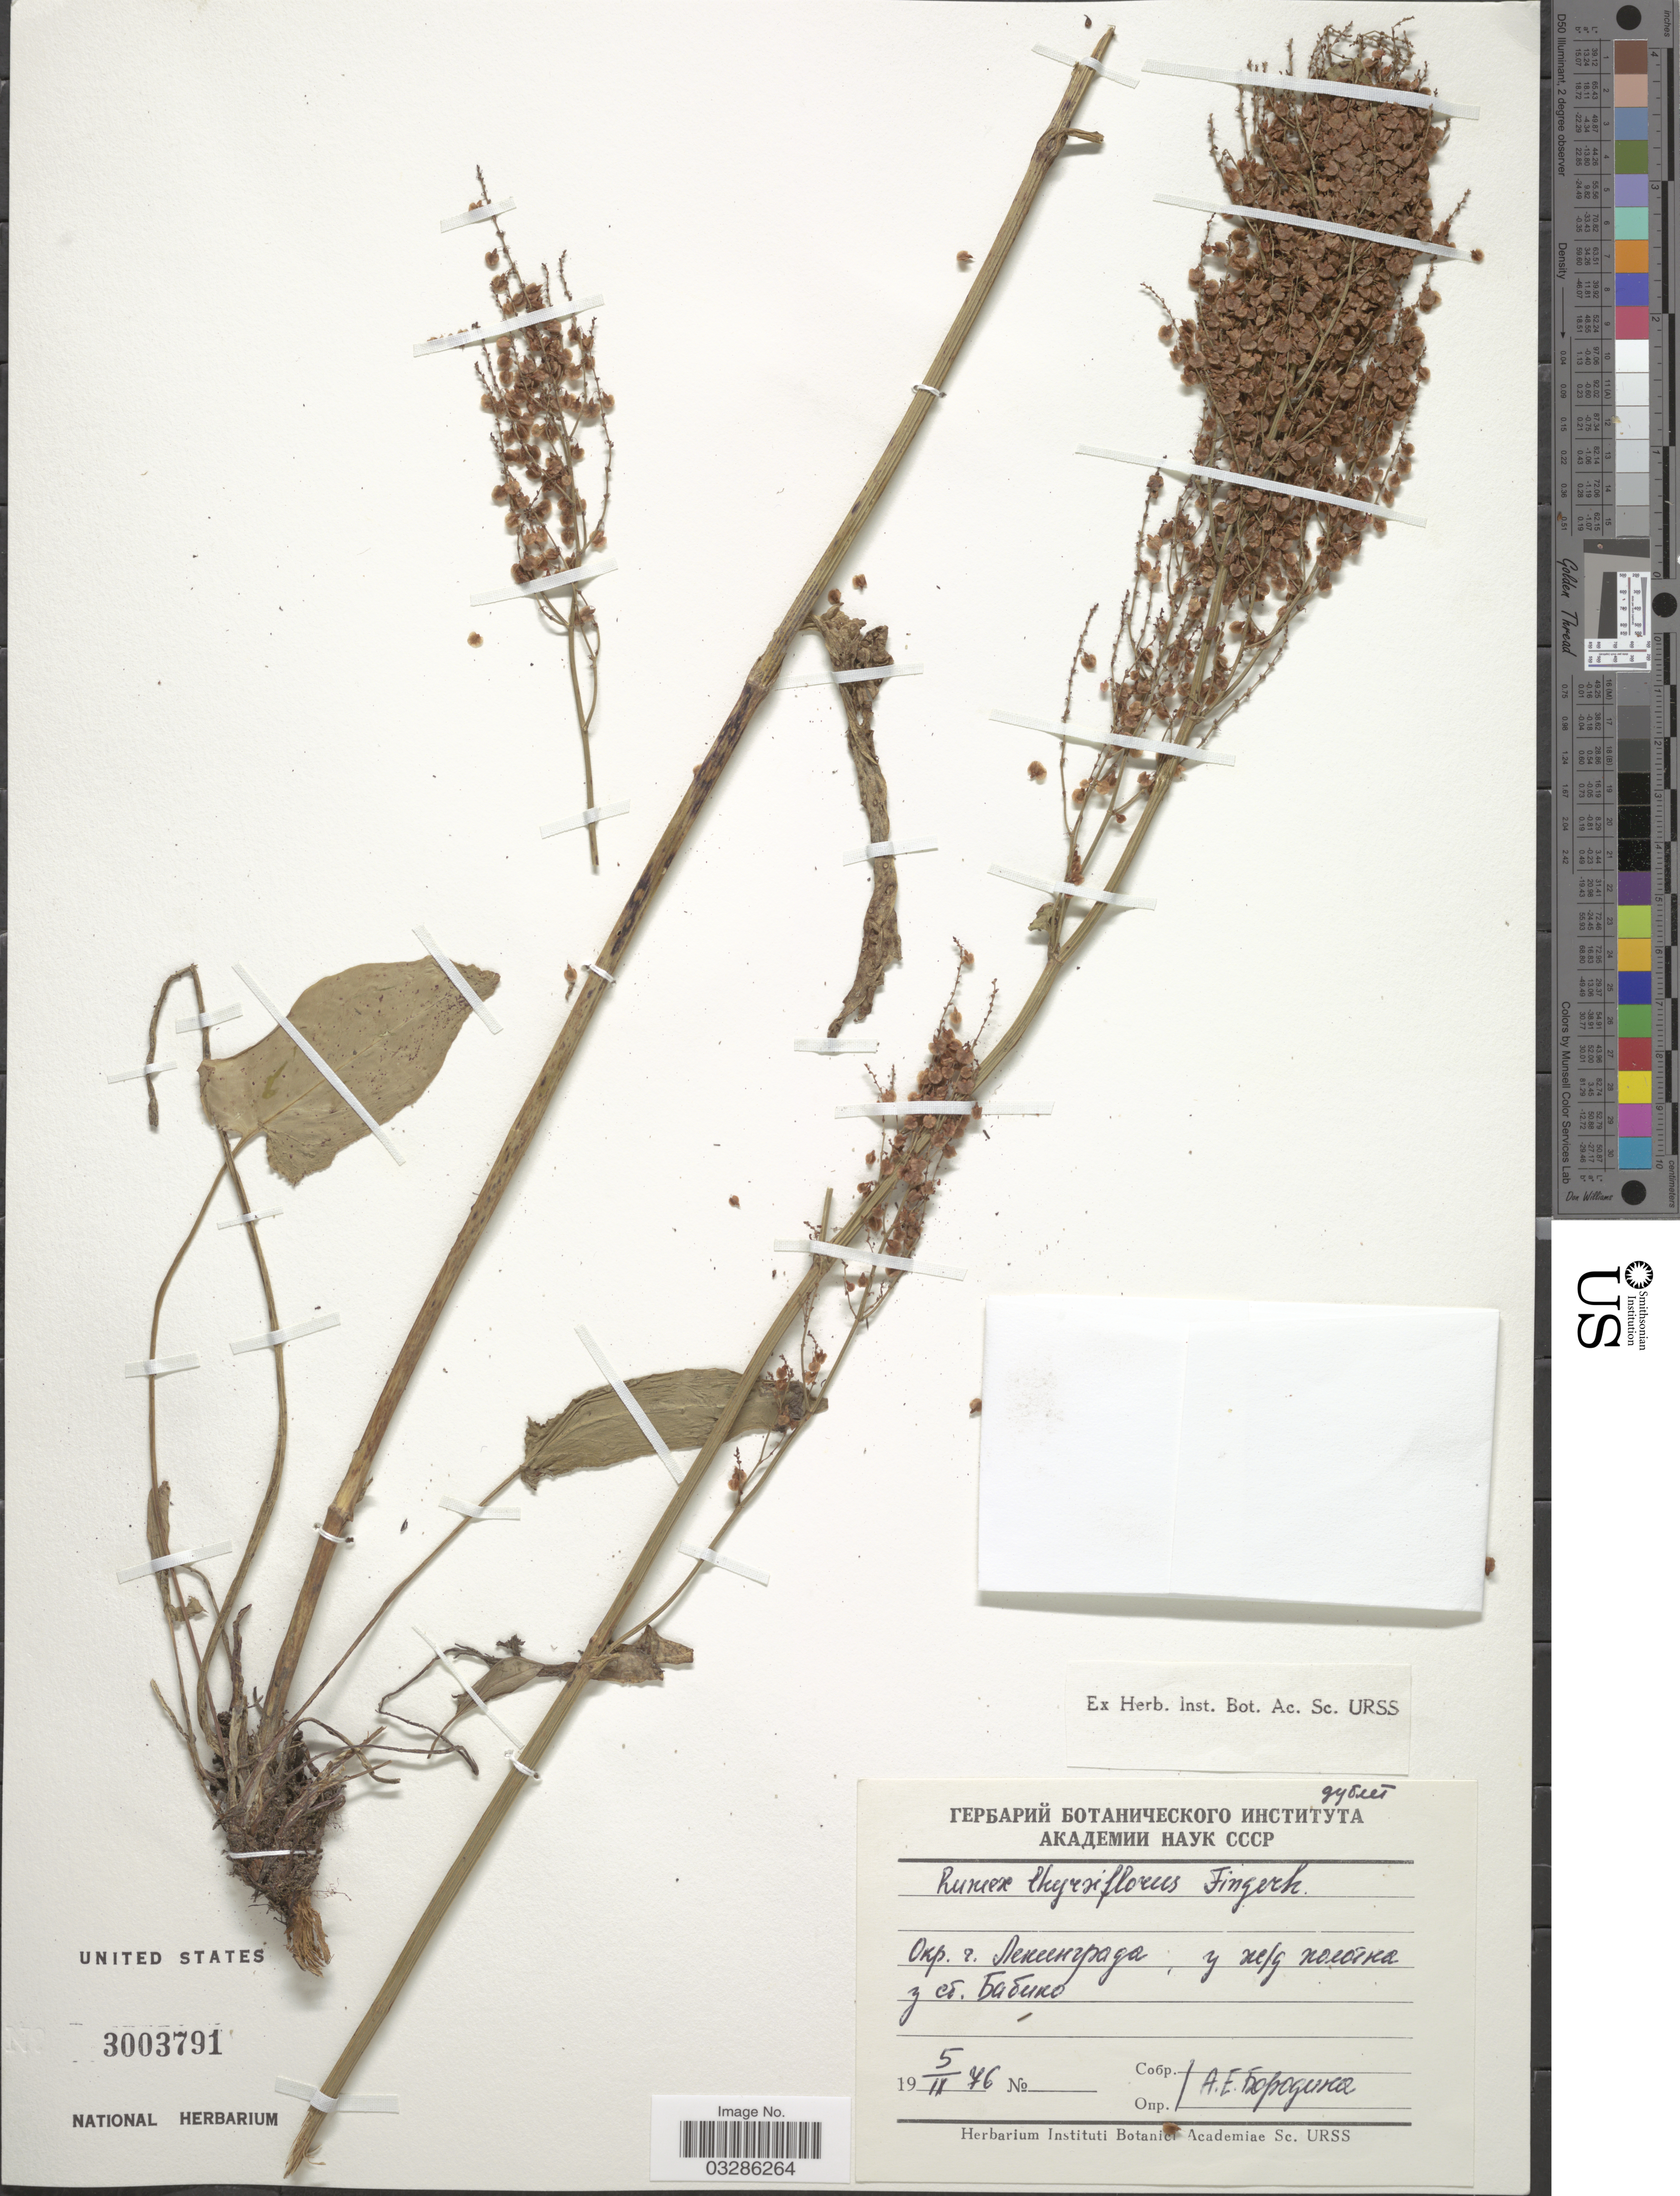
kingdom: Plantae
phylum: Tracheophyta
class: Magnoliopsida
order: Caryophyllales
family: Polygonaceae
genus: Rumex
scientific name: Rumex thyrsiflorus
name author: Fingerh.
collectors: A. Borodina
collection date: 1976-09-05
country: Russian Federation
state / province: Leningrad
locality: Vicinity of Saint Petersburg, near Babino.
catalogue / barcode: US 3003791